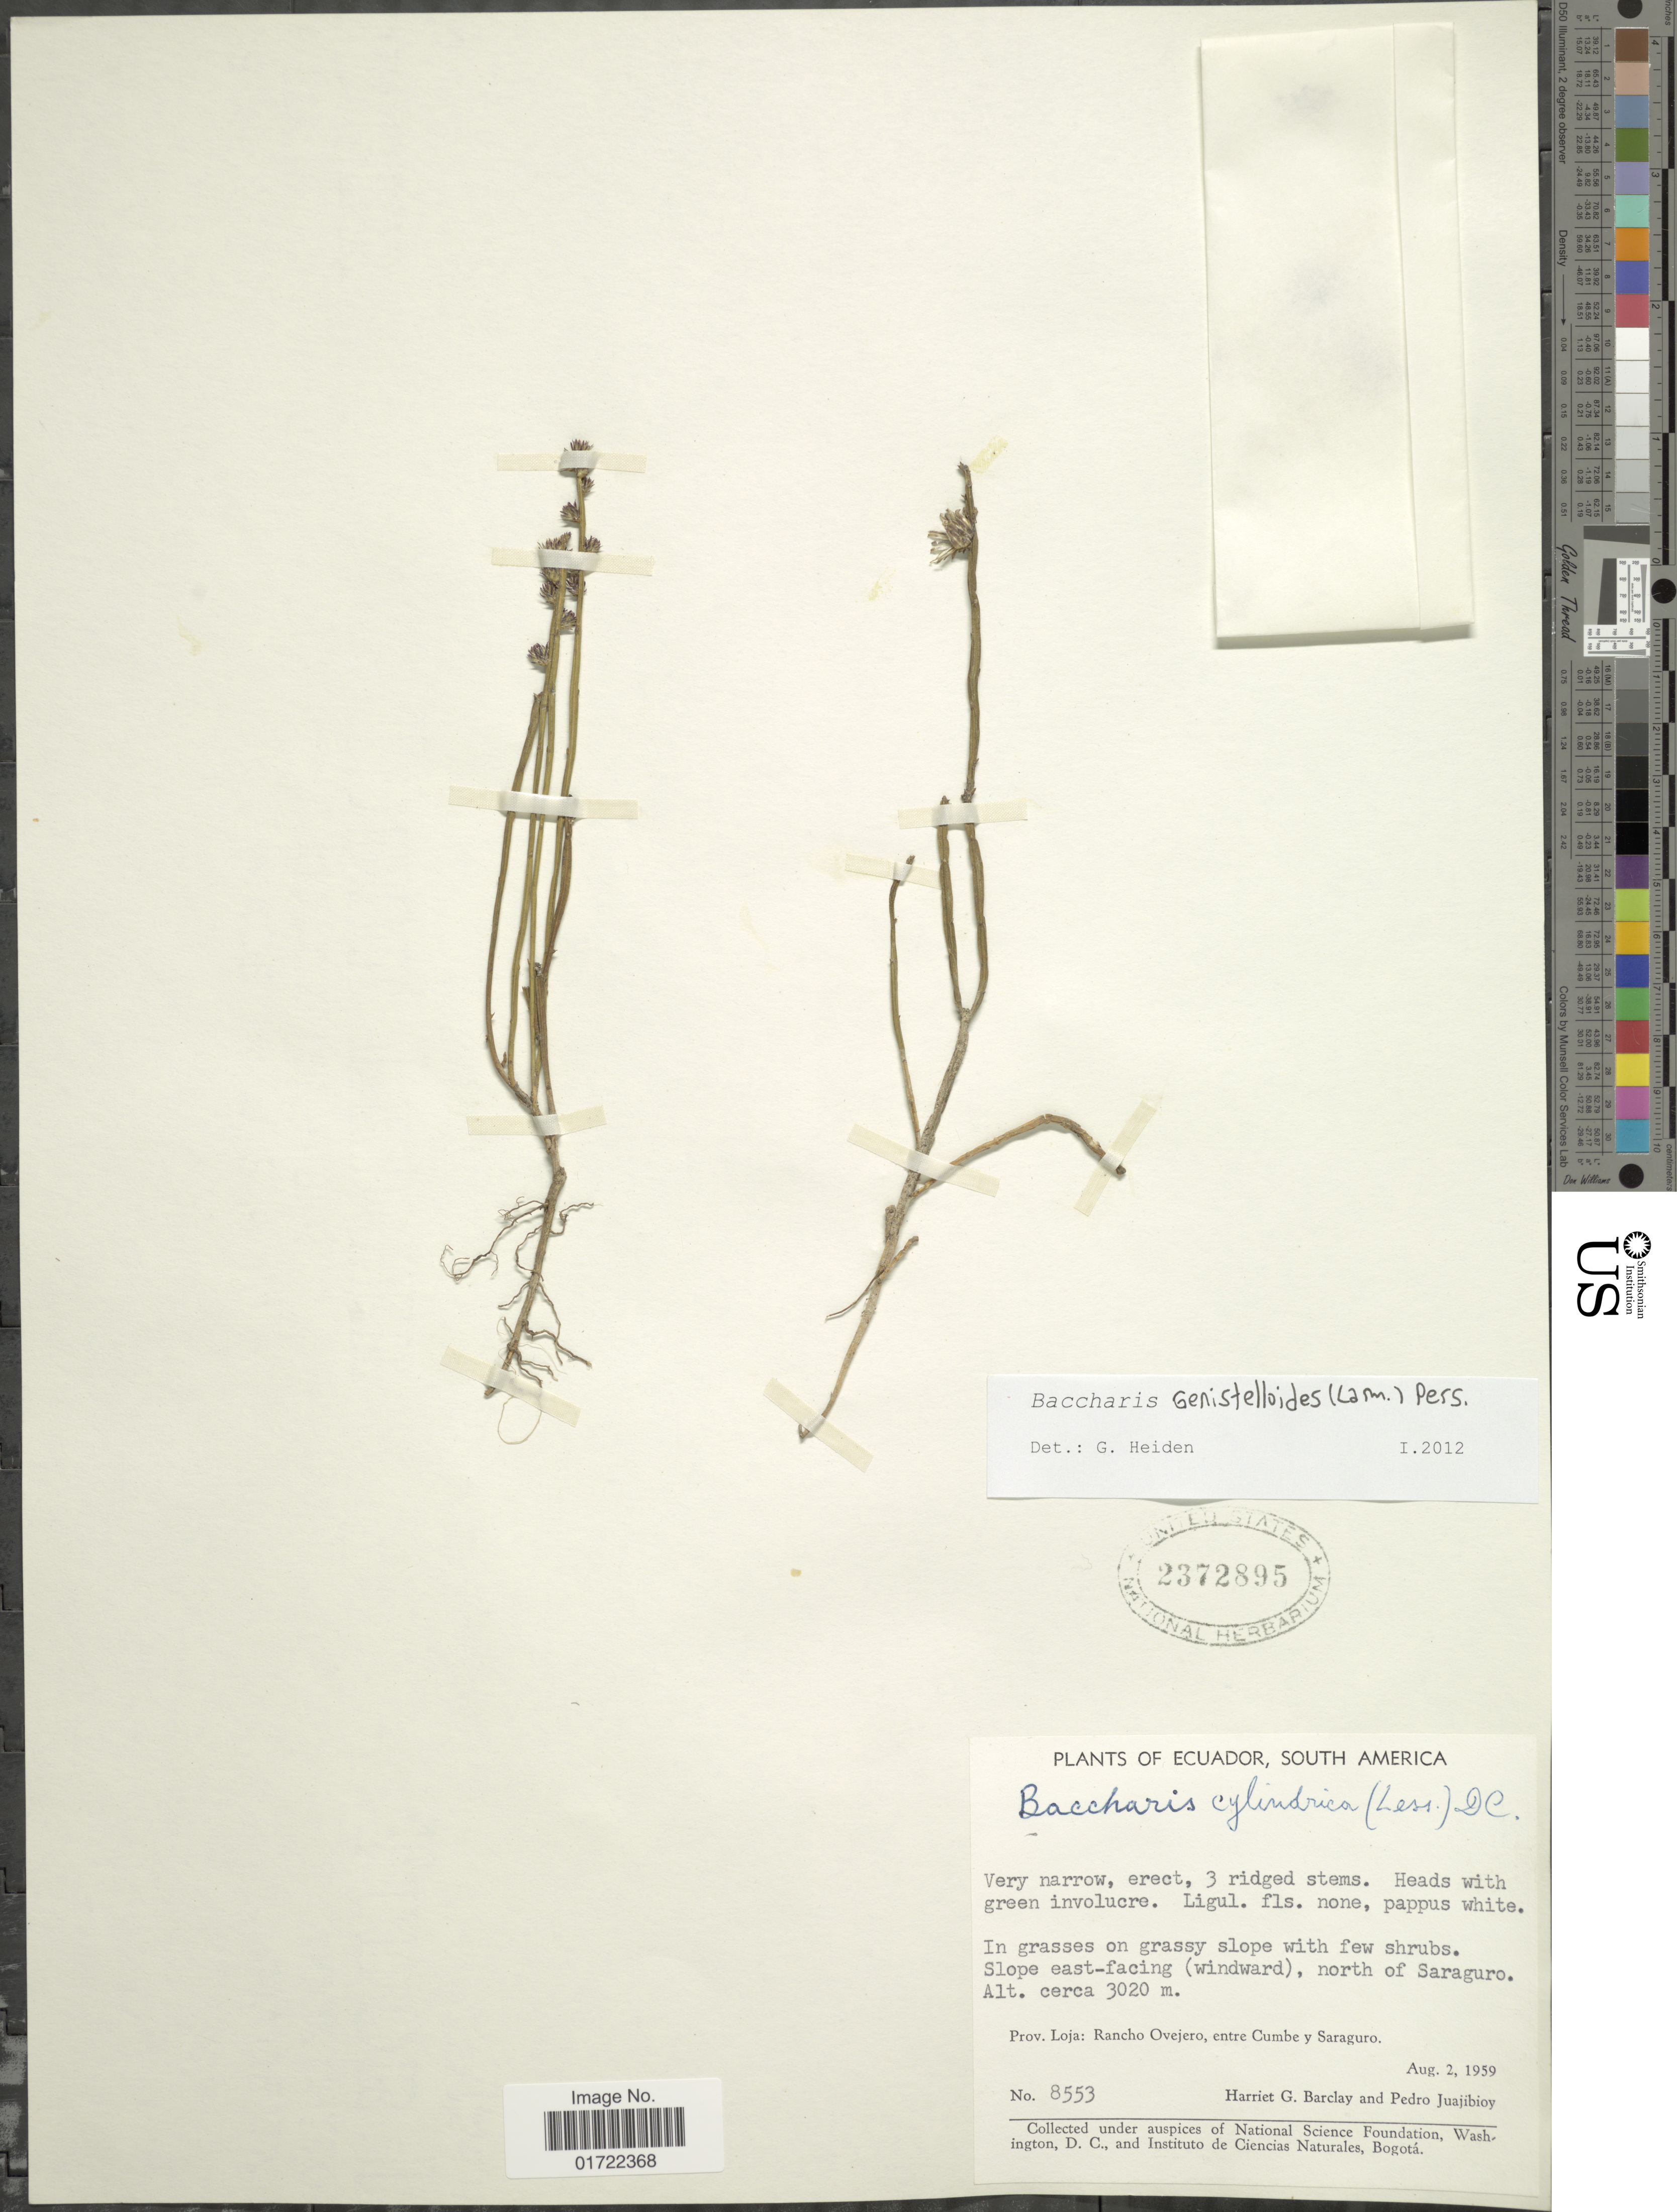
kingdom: Plantae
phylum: Tracheophyta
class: Magnoliopsida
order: Asterales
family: Asteraceae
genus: Baccharis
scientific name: Baccharis genistelloides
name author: (Lam.) Pers.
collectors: H. G. Barclay & P. Juajibioy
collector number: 8553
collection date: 1959-08-02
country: Ecuador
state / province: Loja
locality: South America, north of Saraguro, Rancho Ovejero, entre Cumbe y Saraguro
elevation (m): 3020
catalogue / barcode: US 2372895